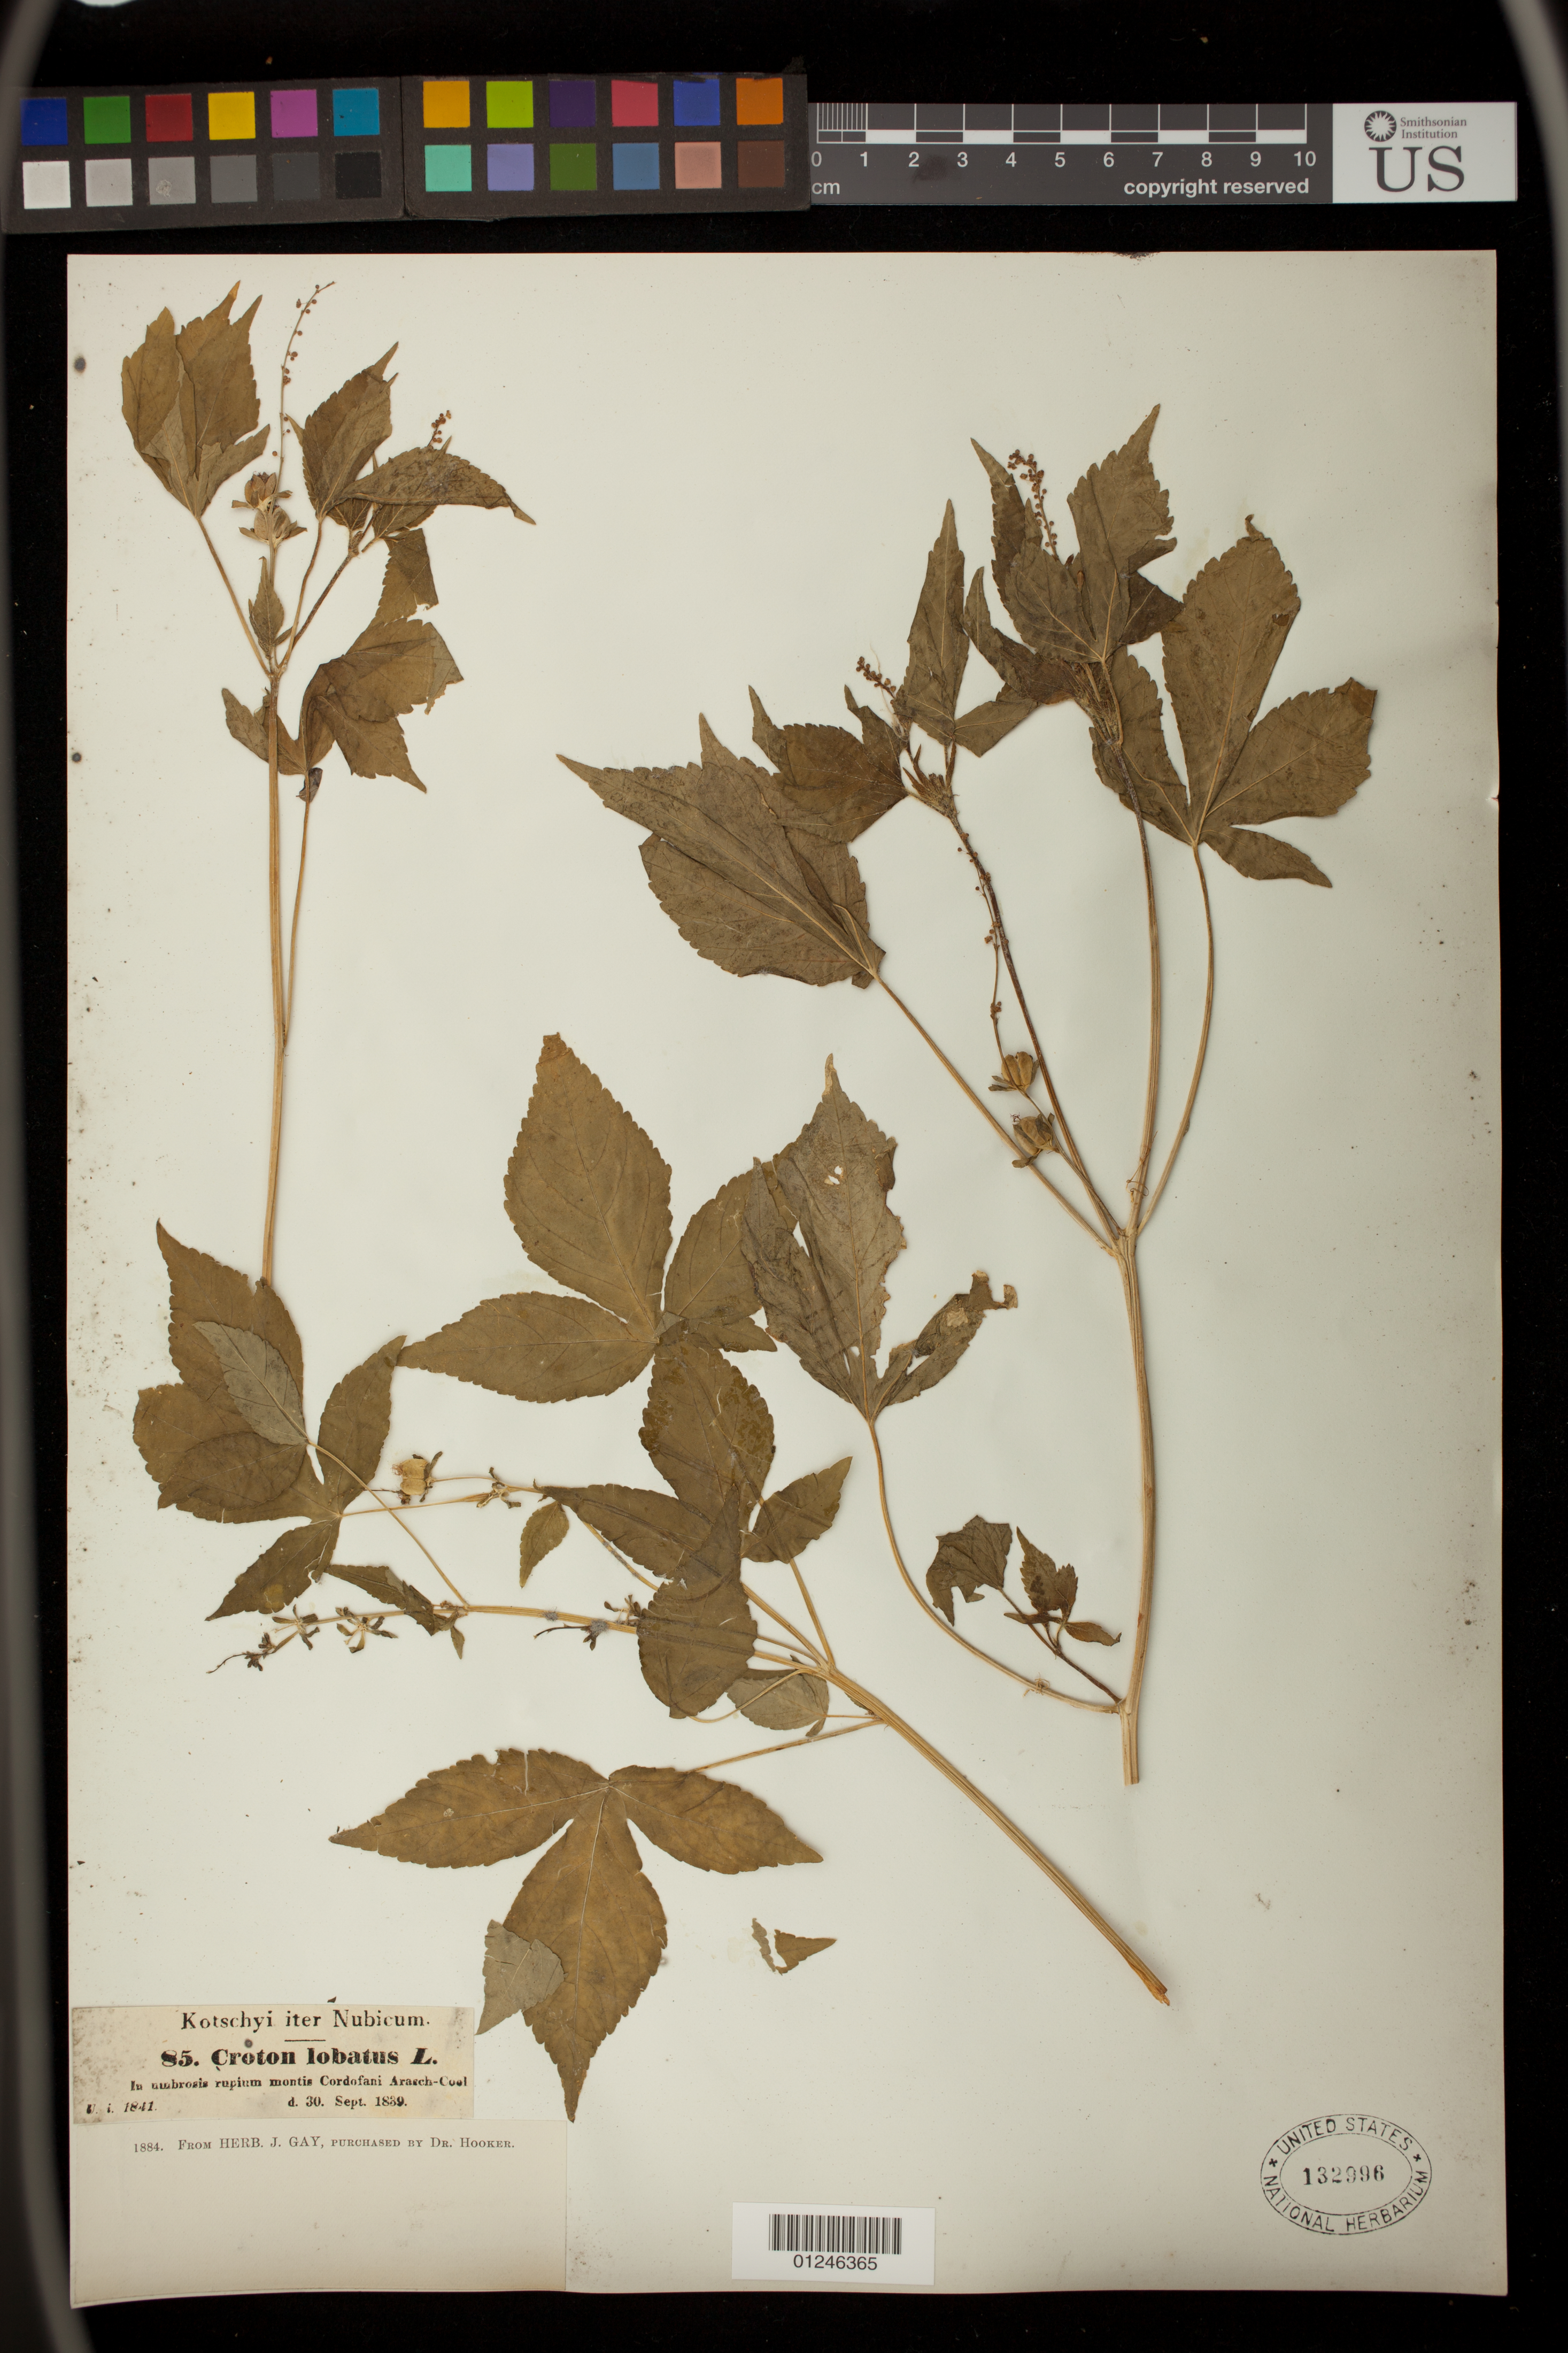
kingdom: Plantae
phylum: Tracheophyta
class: Magnoliopsida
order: Malpighiales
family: Euphorbiaceae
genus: Croton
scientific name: Croton lobatus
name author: L.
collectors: -. Kotschyi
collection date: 1839-09-30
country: Sudan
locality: Nubicum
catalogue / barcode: US 132996